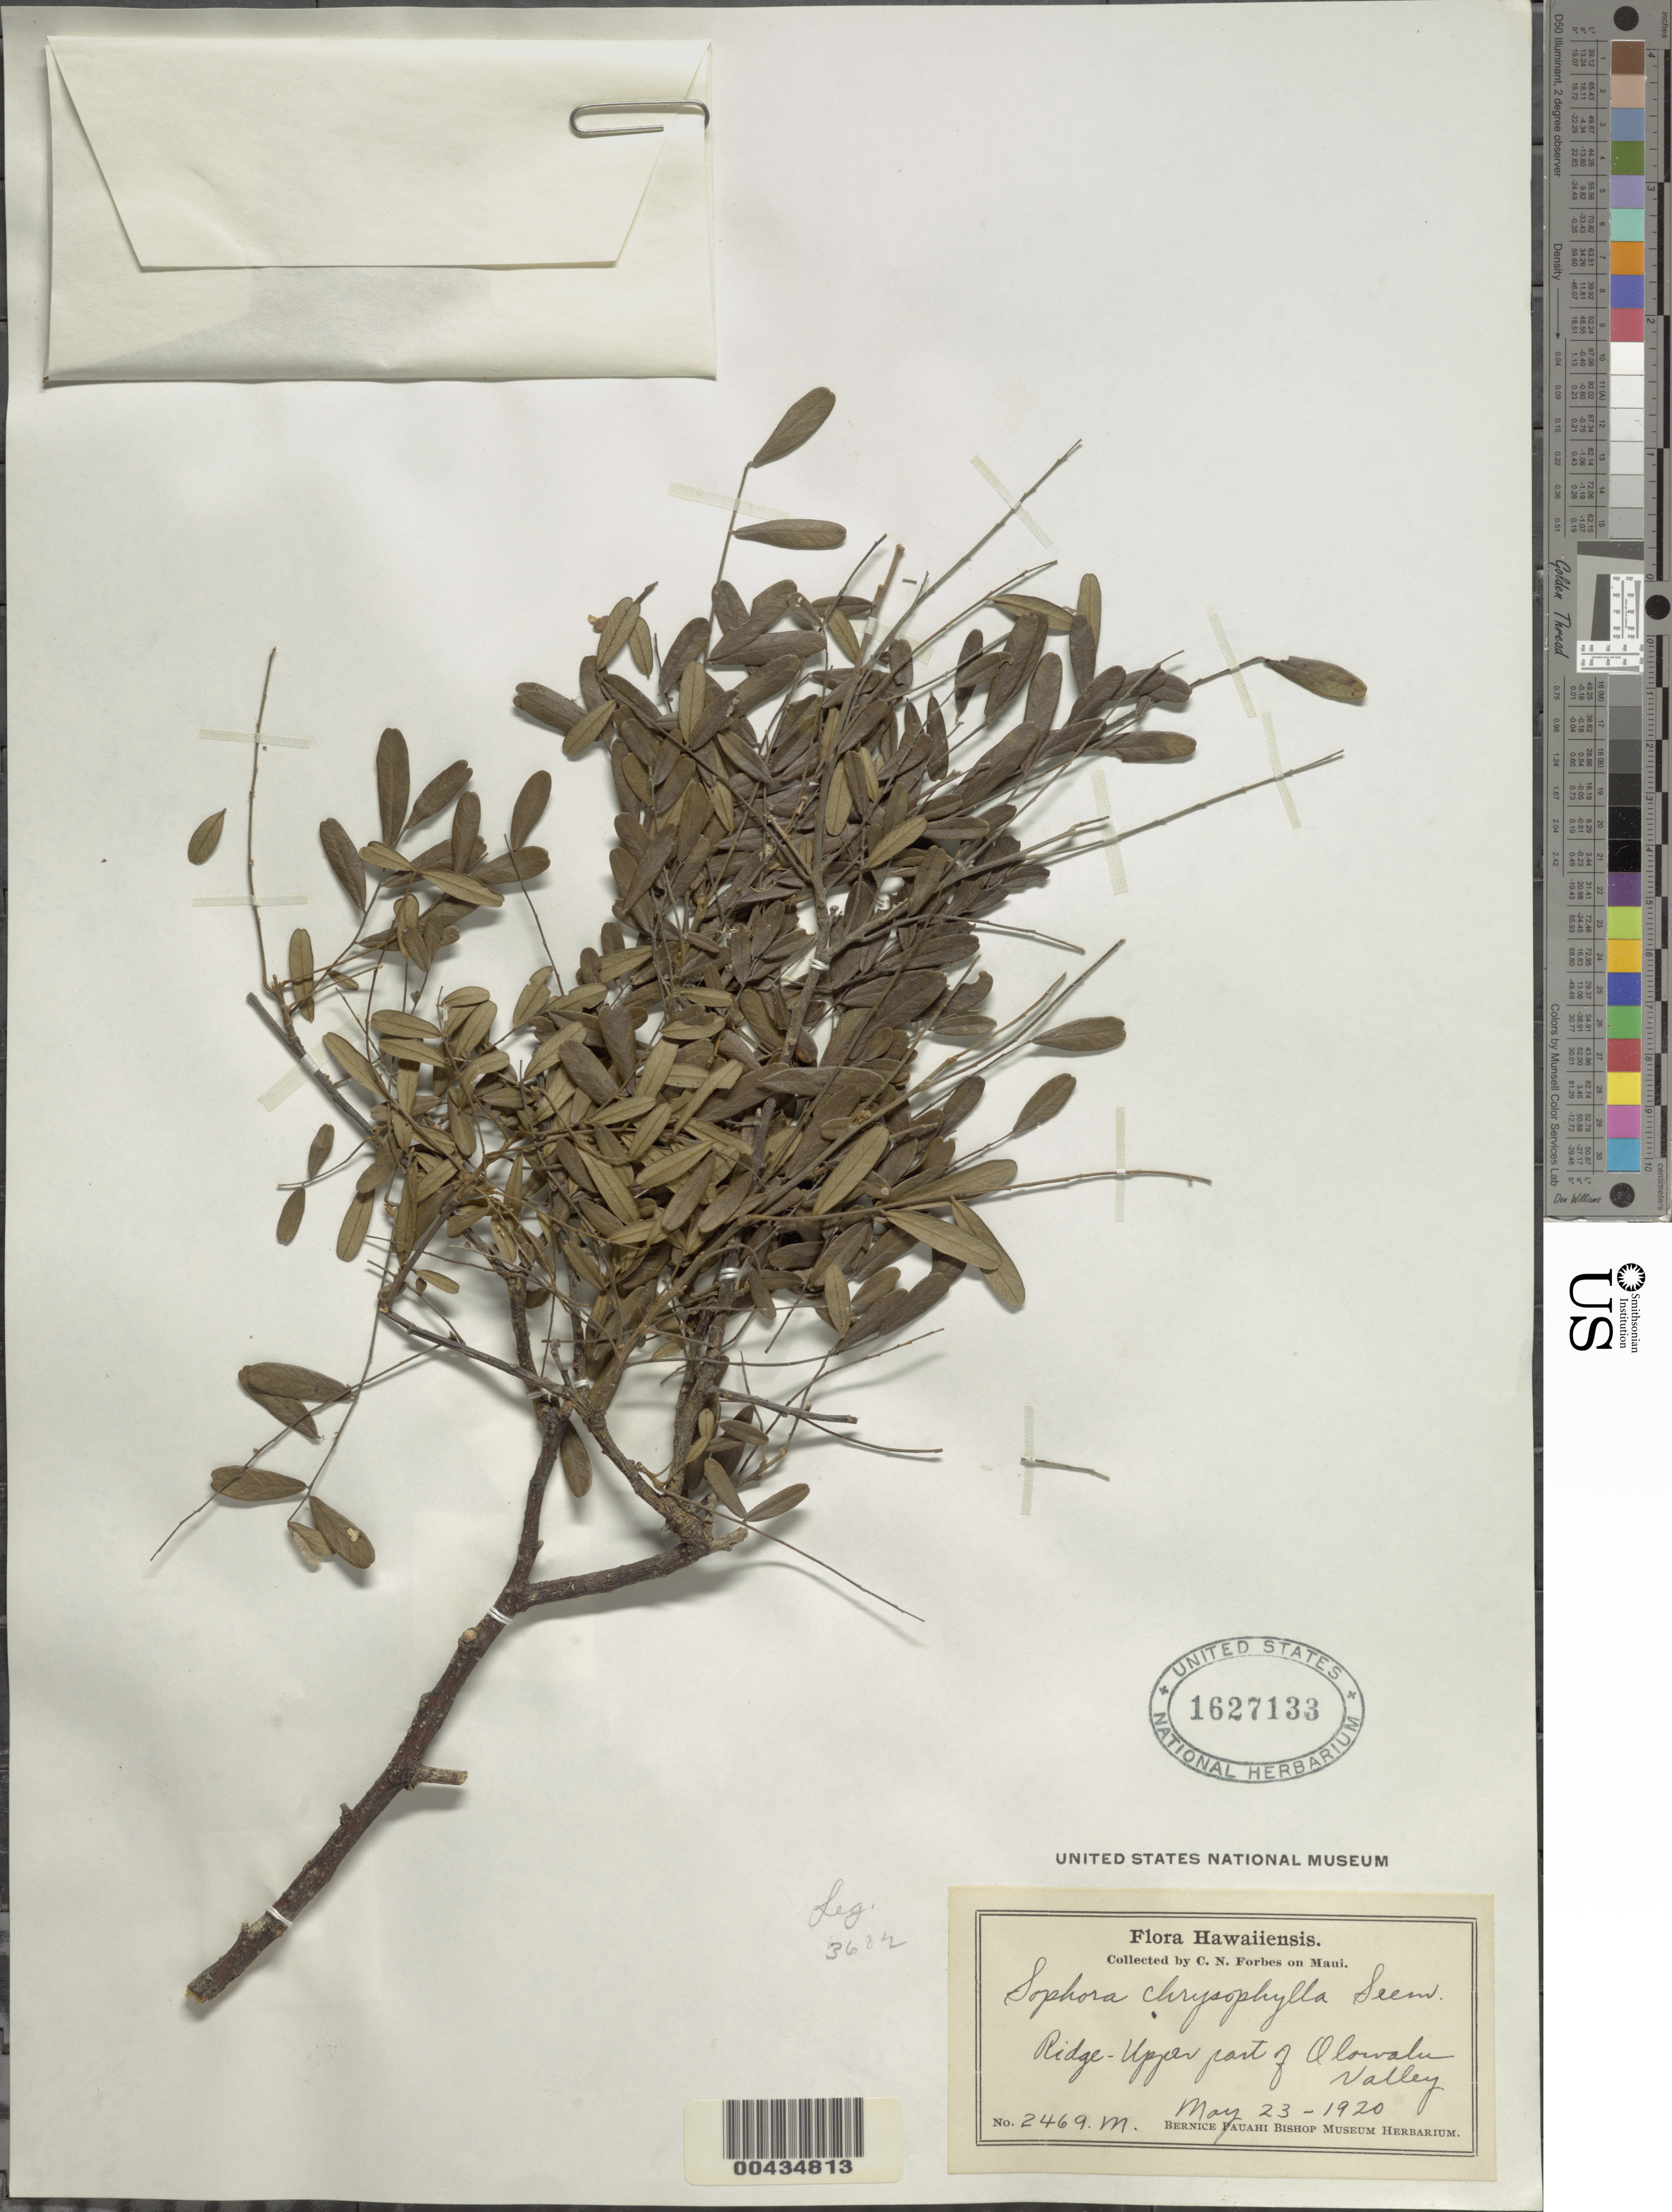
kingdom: Plantae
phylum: Tracheophyta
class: Magnoliopsida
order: Fabales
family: Fabaceae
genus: Sophora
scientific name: Sophora chrysophylla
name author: (Salisb.) Seem.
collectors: C. N. Forbes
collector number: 2469.M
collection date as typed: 23 May 1920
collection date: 1920-05-23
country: United States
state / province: Hawaii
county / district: Maui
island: Maui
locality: Ridge, upper part of Olowalu Valley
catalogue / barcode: US 1627133